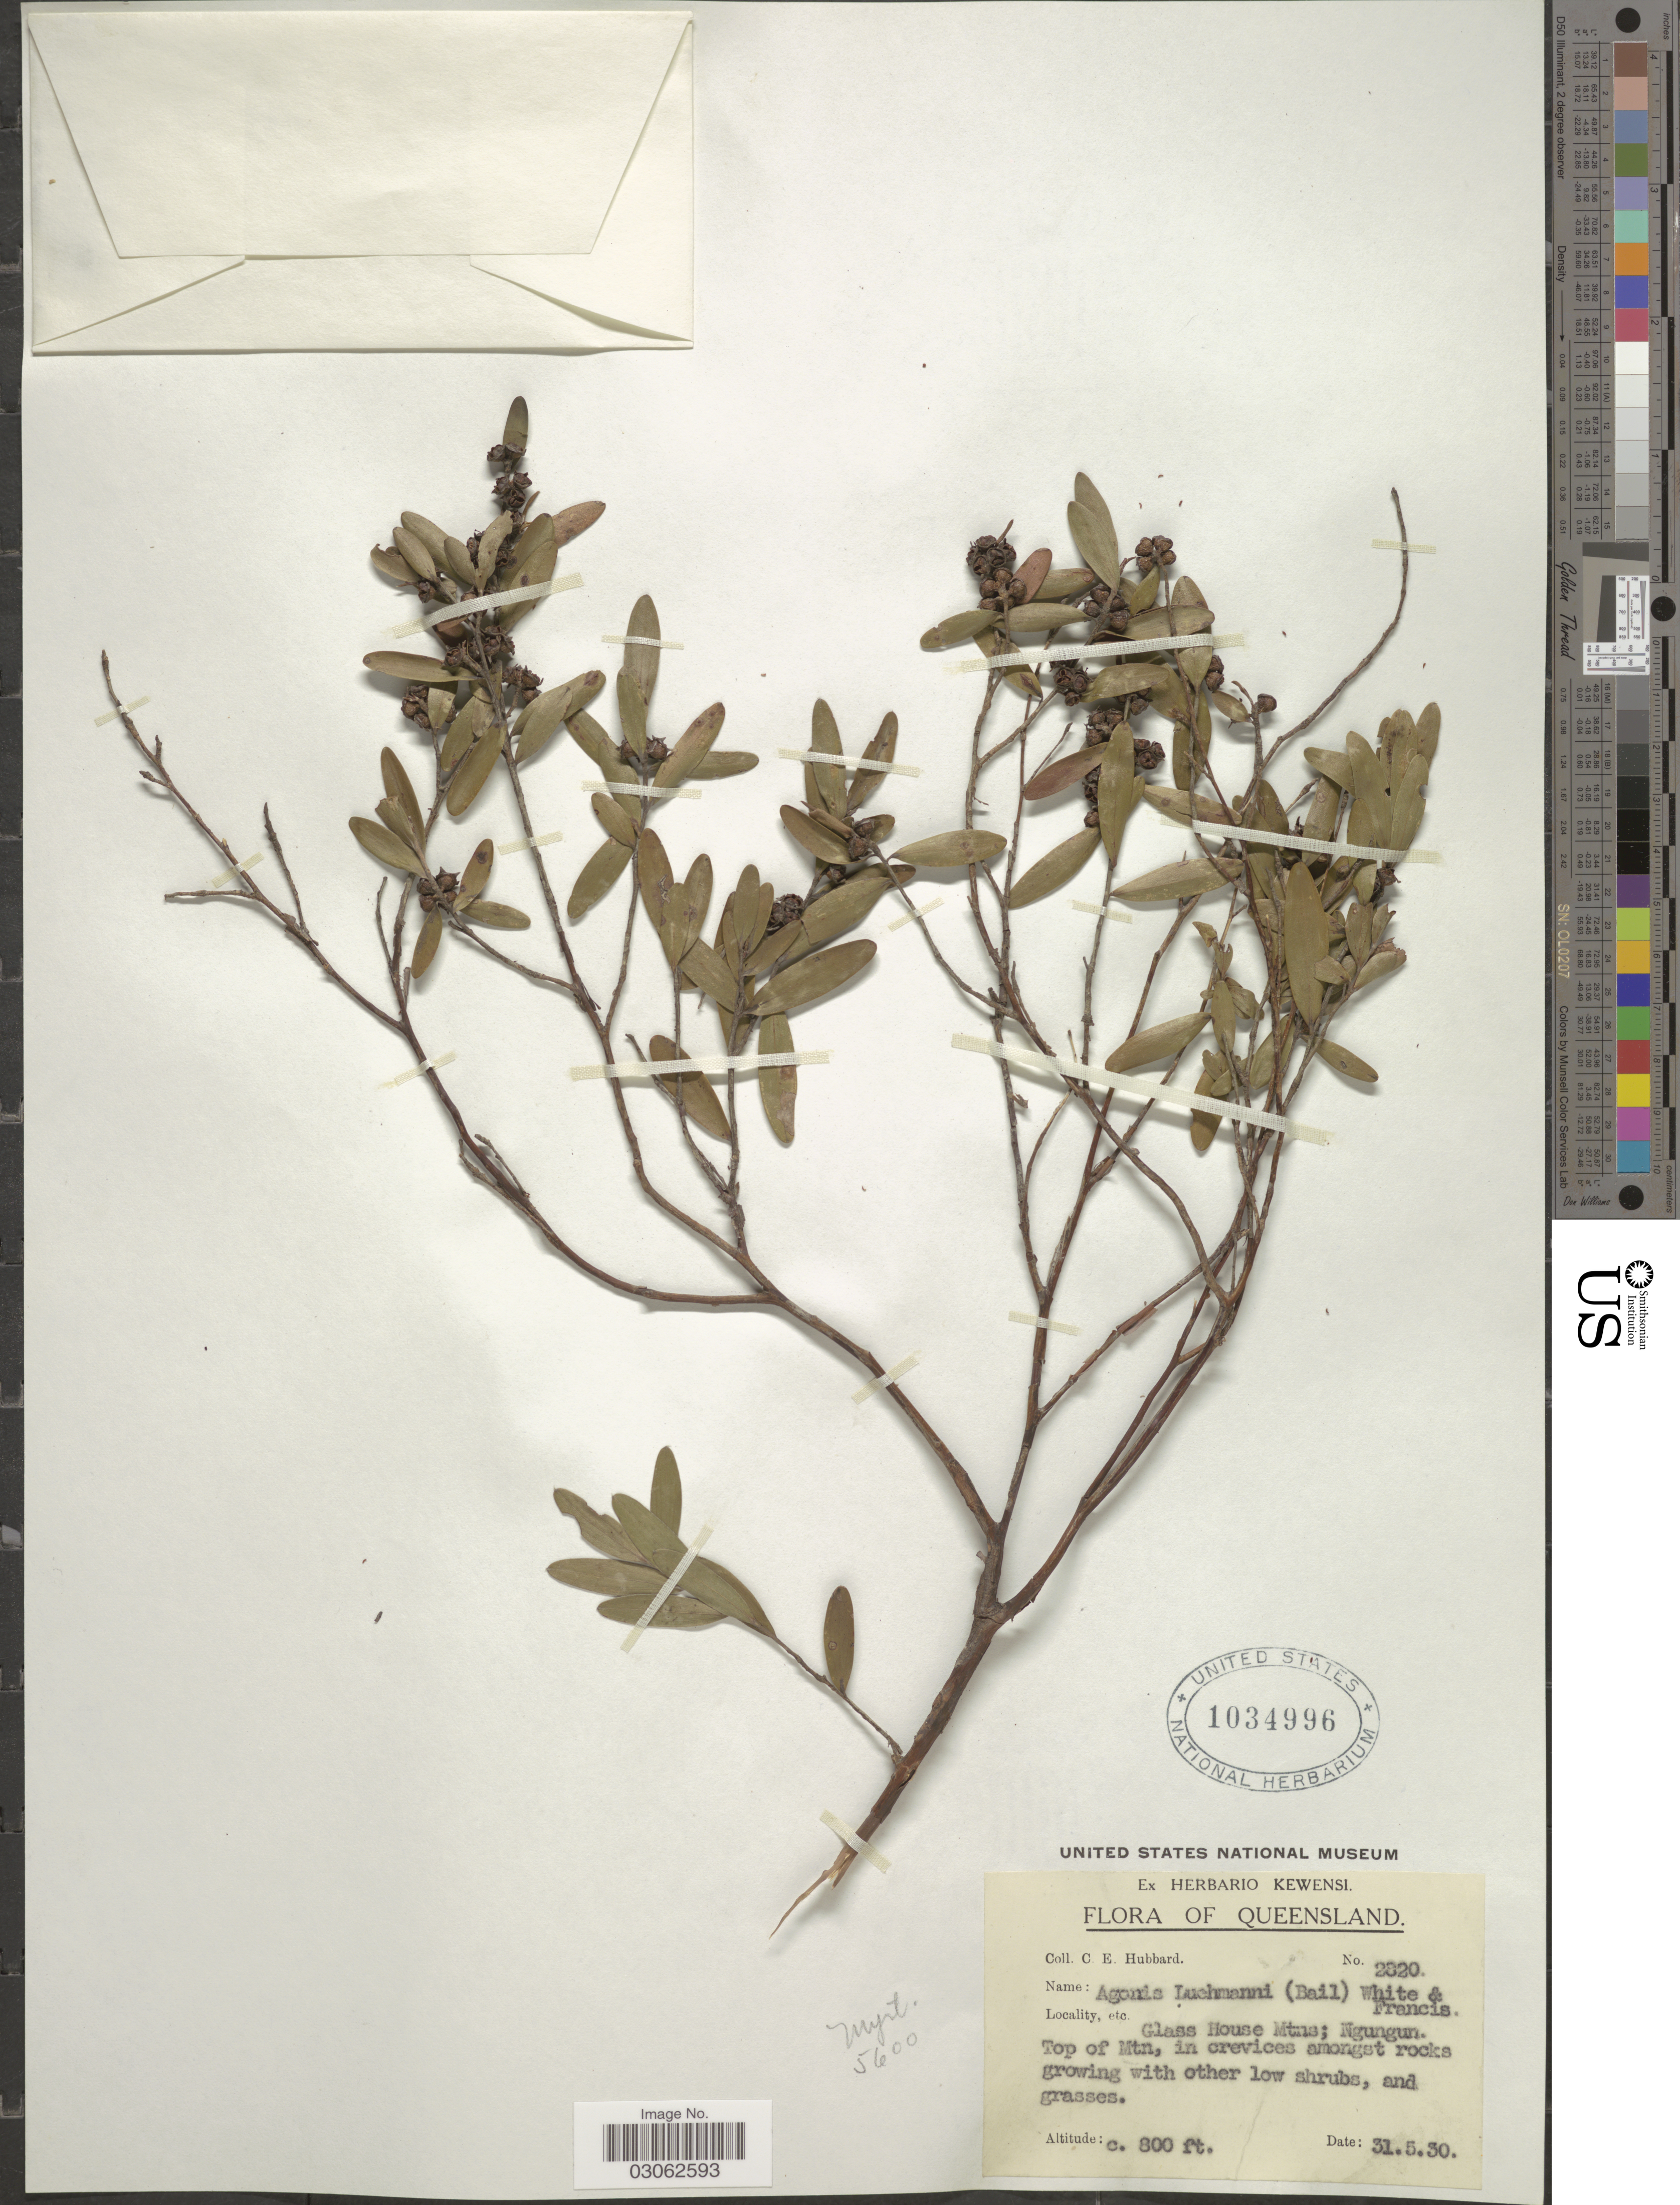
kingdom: Plantae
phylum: Tracheophyta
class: Magnoliopsida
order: Myrtales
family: Myrtaceae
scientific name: Aggreflorum luehmannii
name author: (F.M. Bailey) P.G. Wilson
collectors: C. E. Hubbard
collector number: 2820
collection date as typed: Transcribed d/m/y: 31/5/30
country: Australia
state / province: Queensland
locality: Glass House Mtns; Ngungun. Top of Mtn.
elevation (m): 244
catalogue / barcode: US 1034996